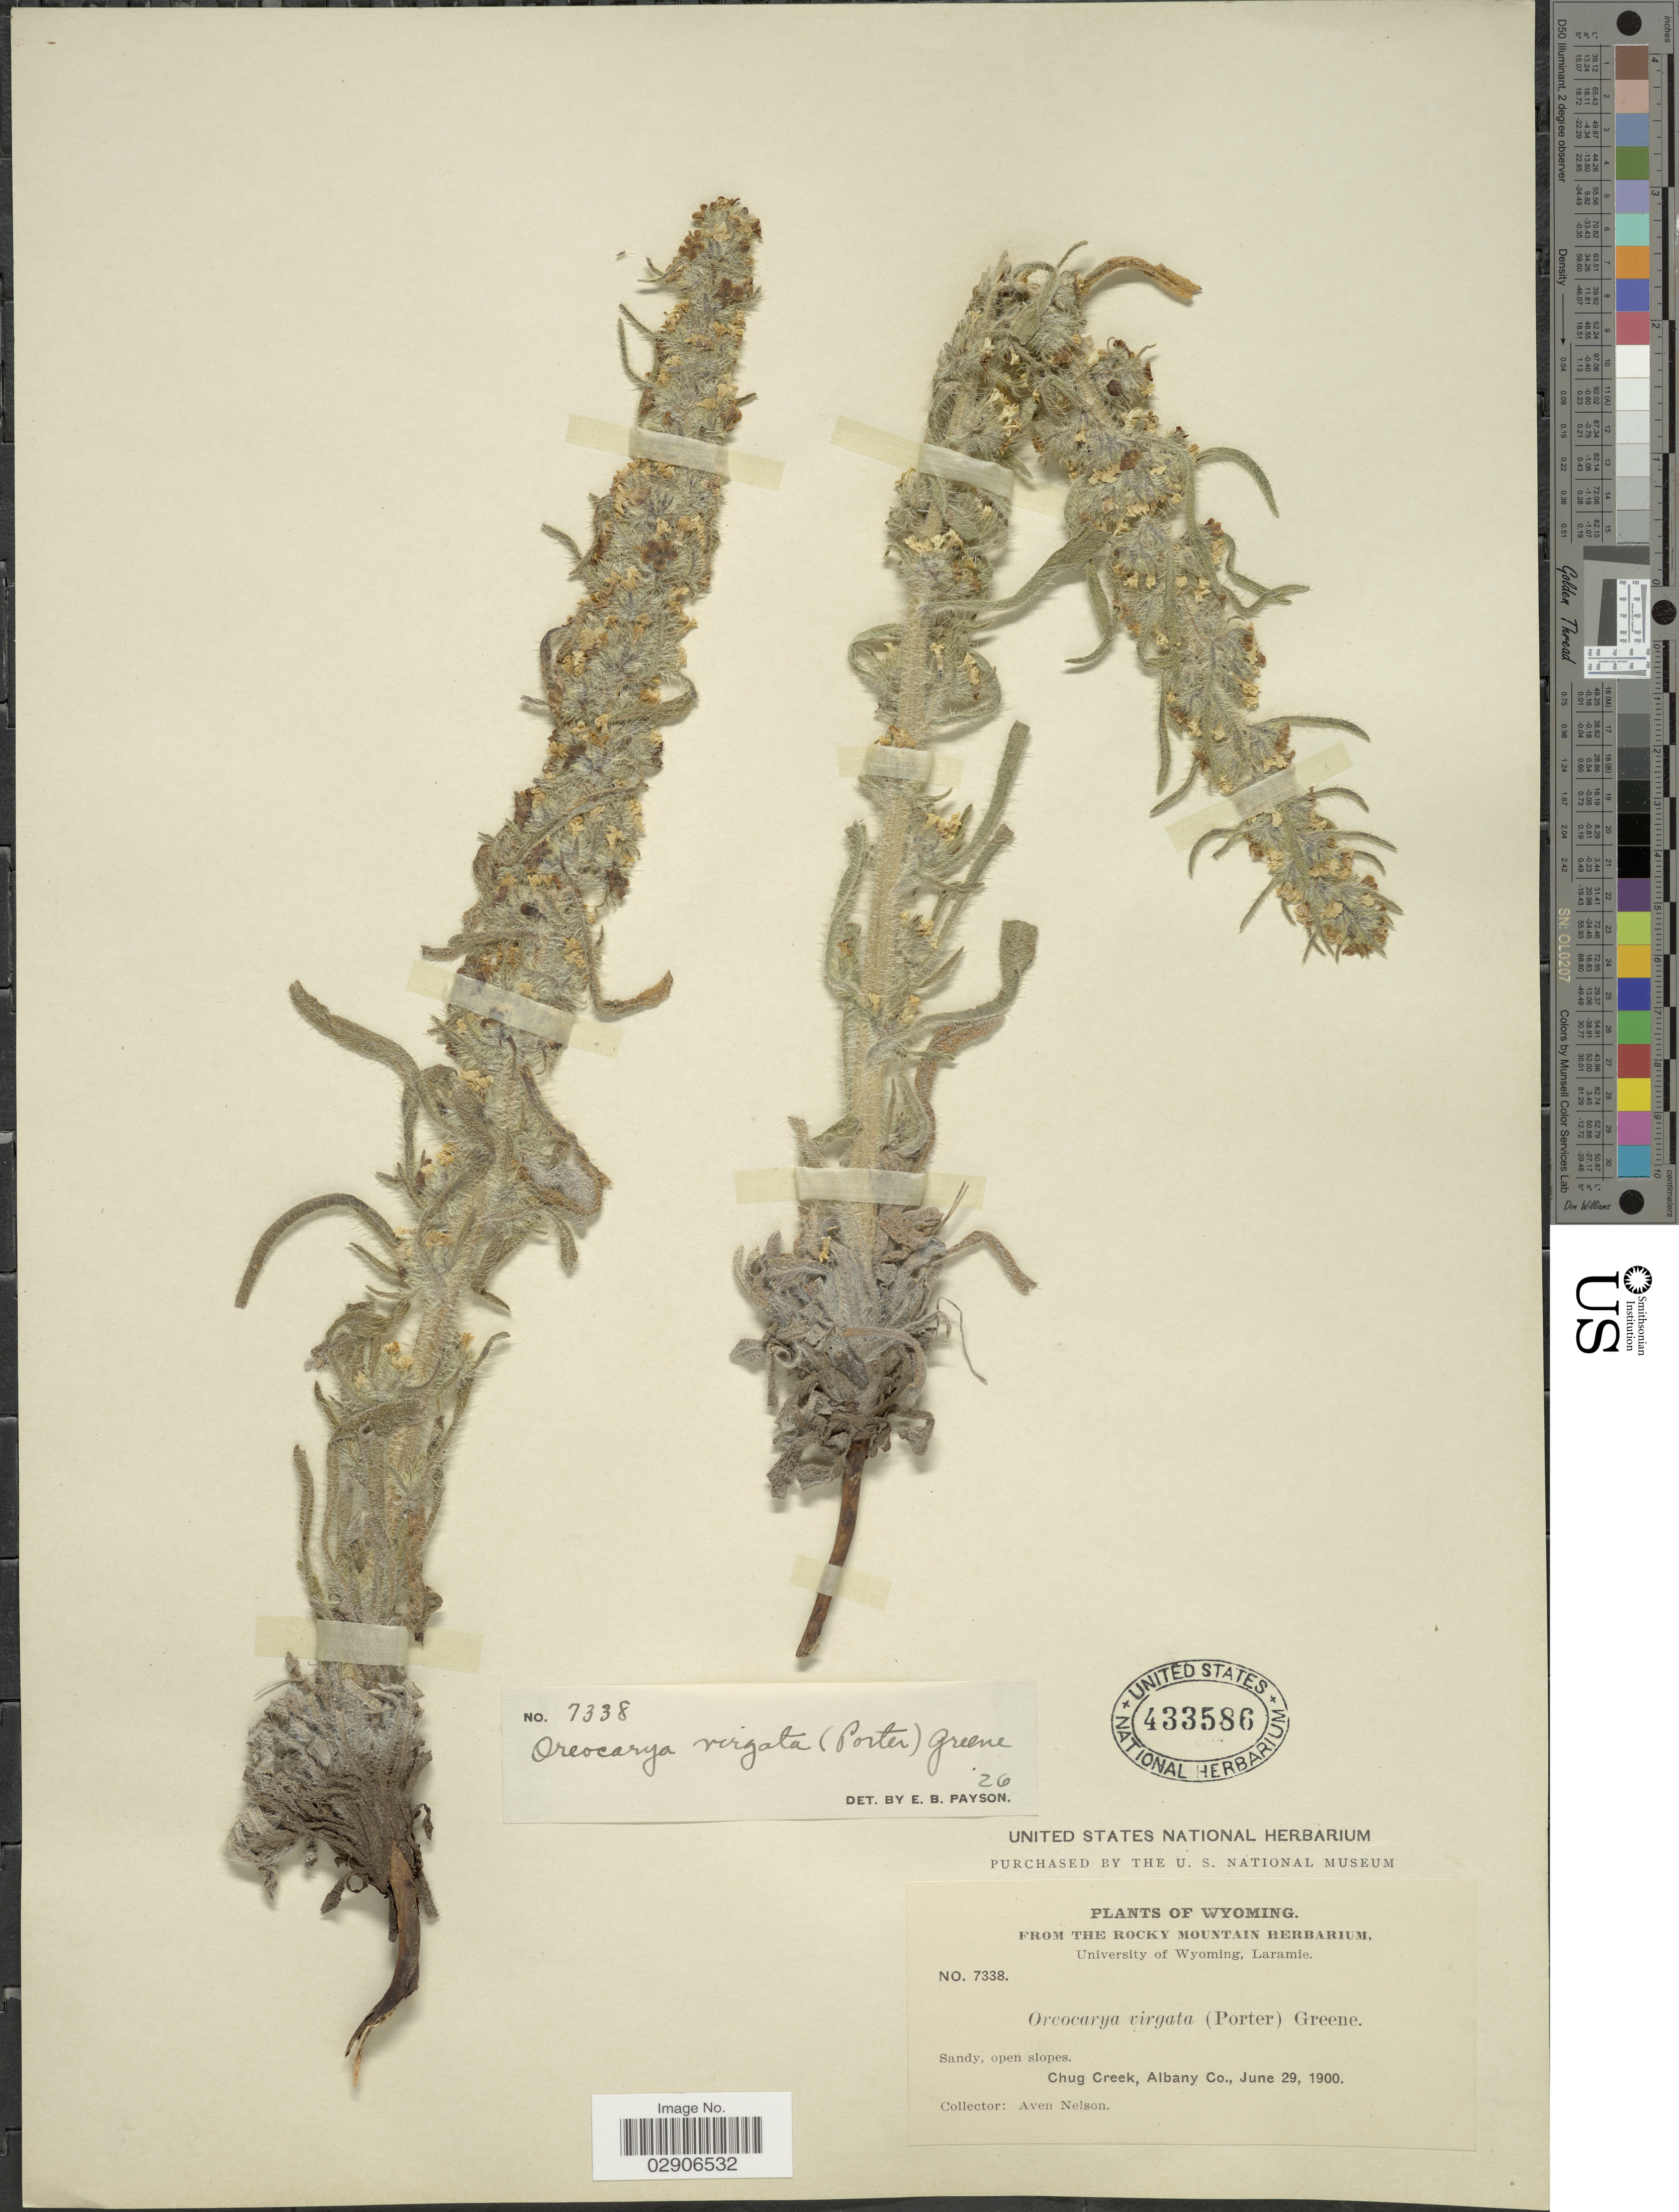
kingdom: Plantae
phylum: Tracheophyta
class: Magnoliopsida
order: Boraginales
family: Boraginaceae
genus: Oreocarya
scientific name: Oreocarya virgata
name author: (Porter) Greene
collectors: A. Nelson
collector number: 7338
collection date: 1900-06-29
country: United States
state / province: Wyoming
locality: Chug Creek, Albany Co.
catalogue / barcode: US 433586